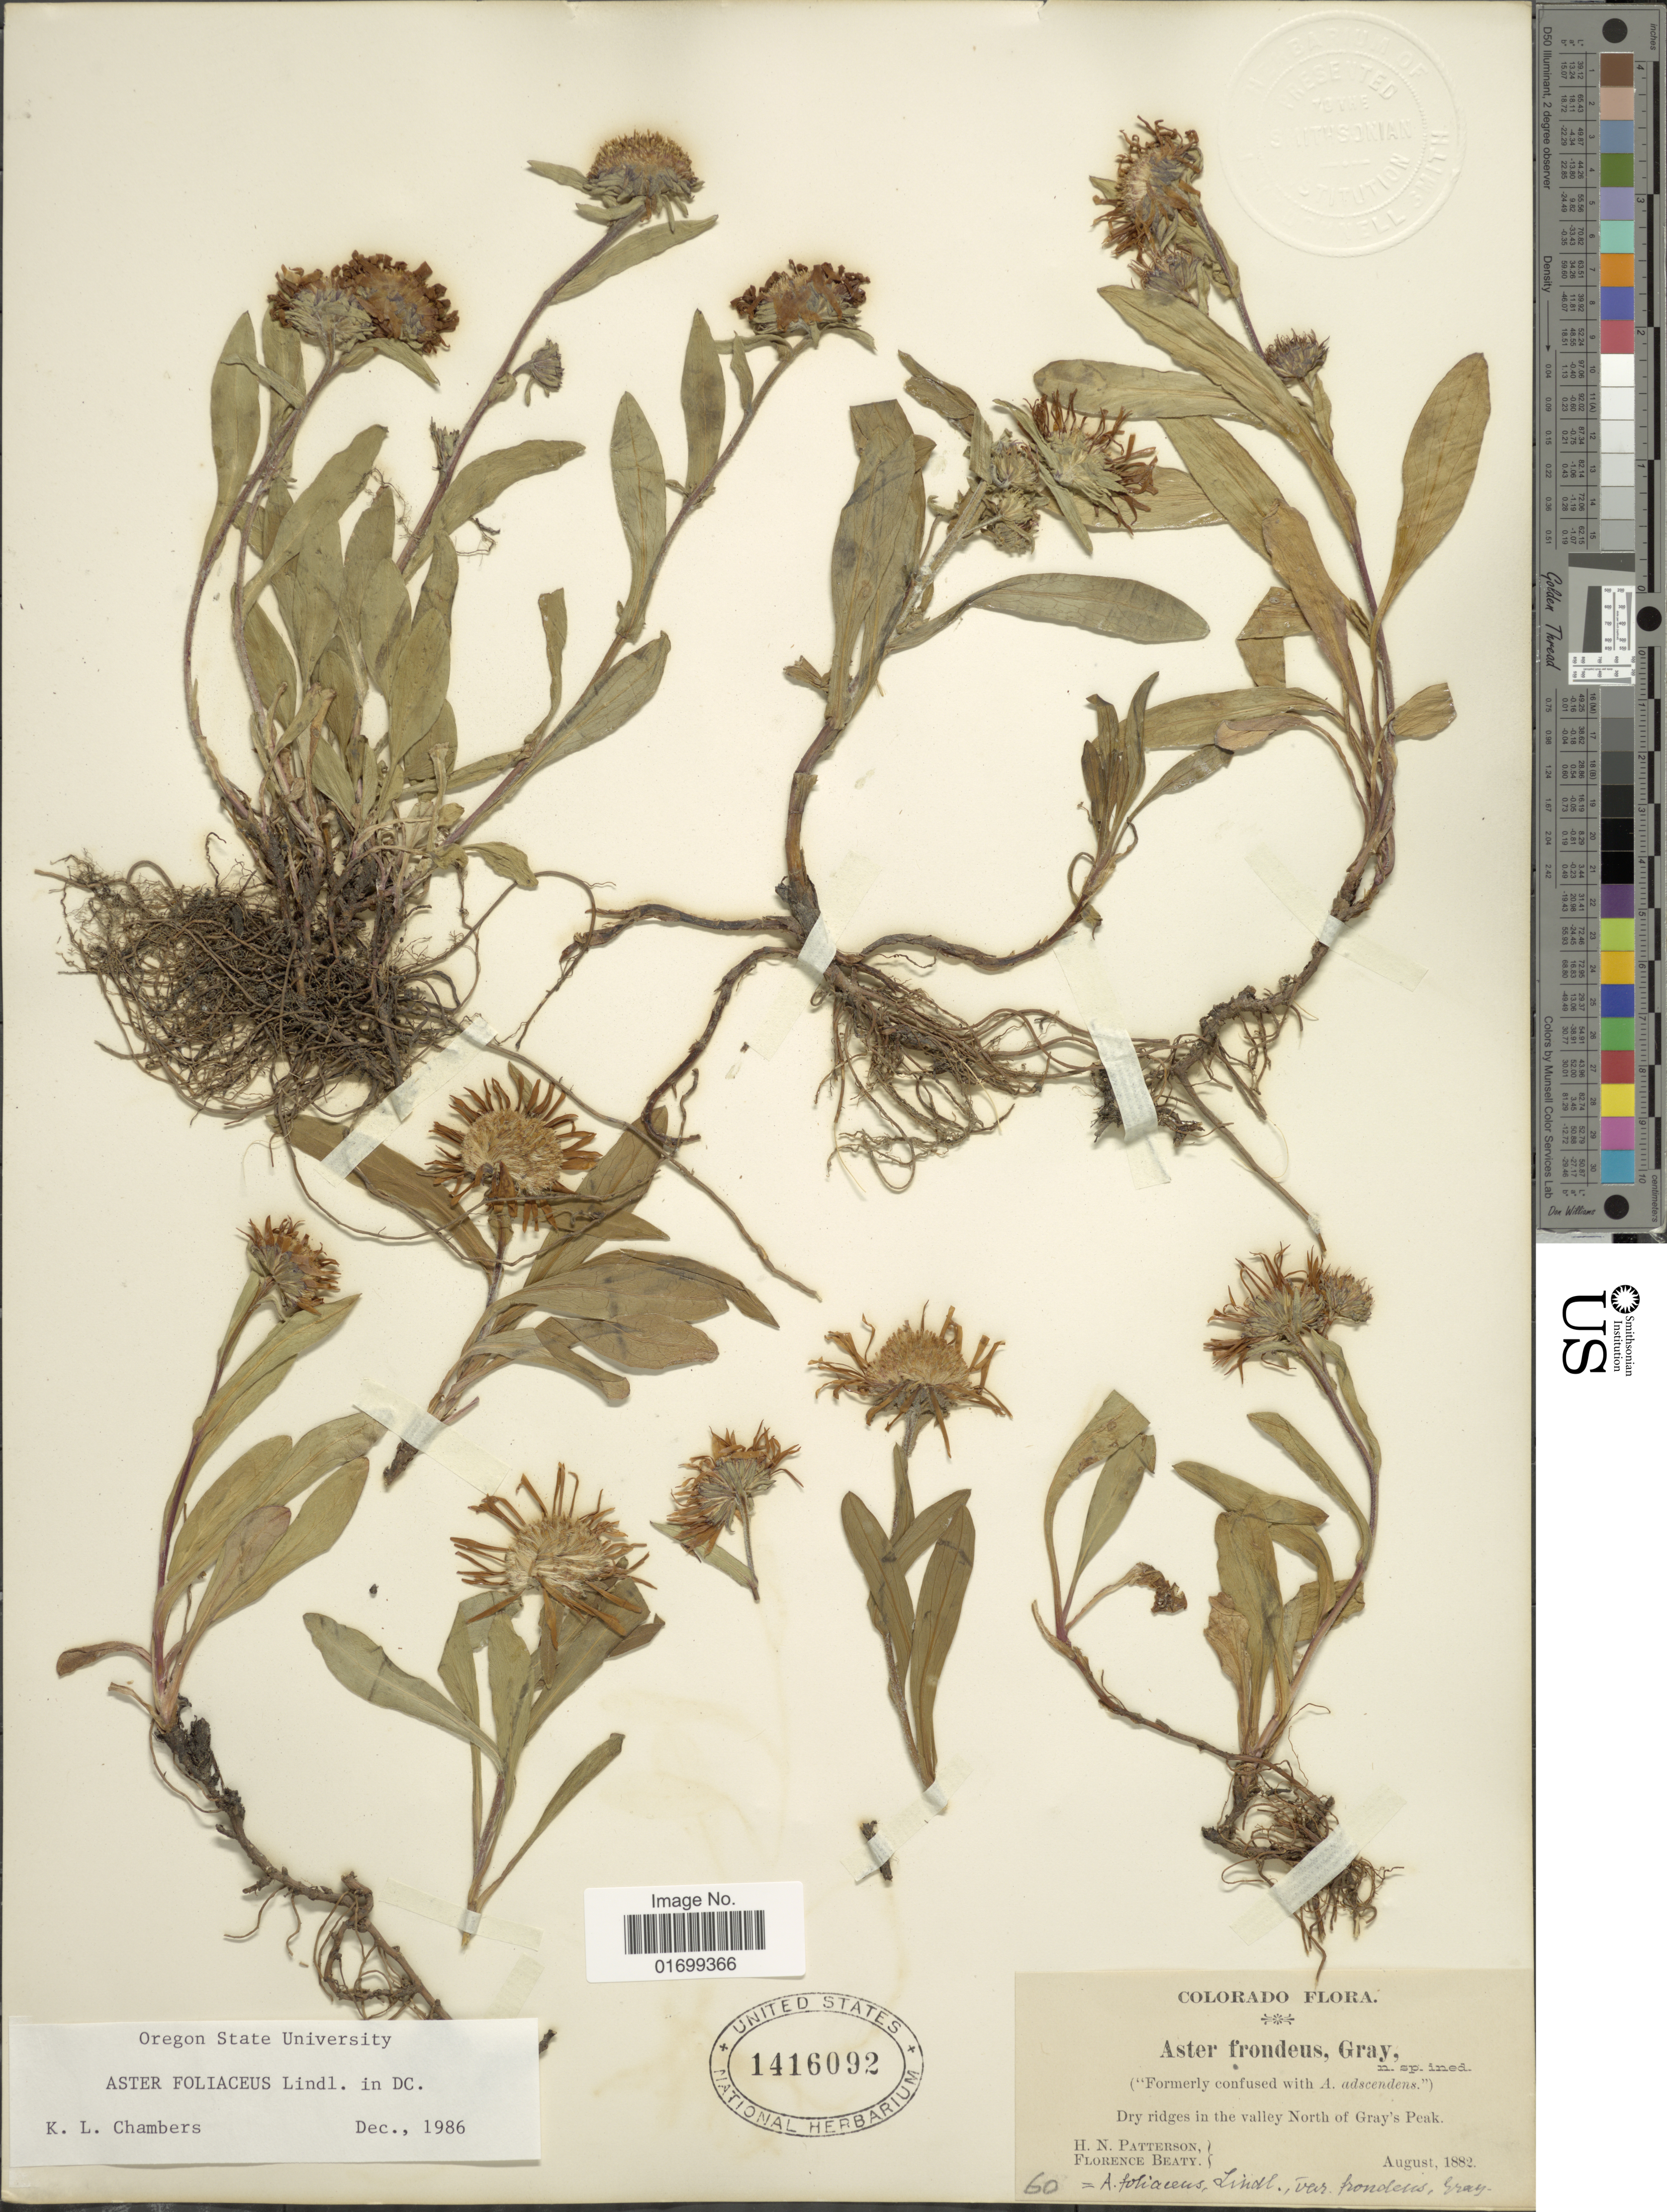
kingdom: Plantae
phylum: Tracheophyta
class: Magnoliopsida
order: Asterales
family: Asteraceae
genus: Symphyotrichum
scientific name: Symphyotrichum foliaceum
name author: (Lindl. ex DC.) G.L. Nesom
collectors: H. N. Patterson & F. Beaty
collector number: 60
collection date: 1882-08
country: United States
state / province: Colorado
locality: Dry ridges in the valley North of Gray's Peak.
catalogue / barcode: US 1416092